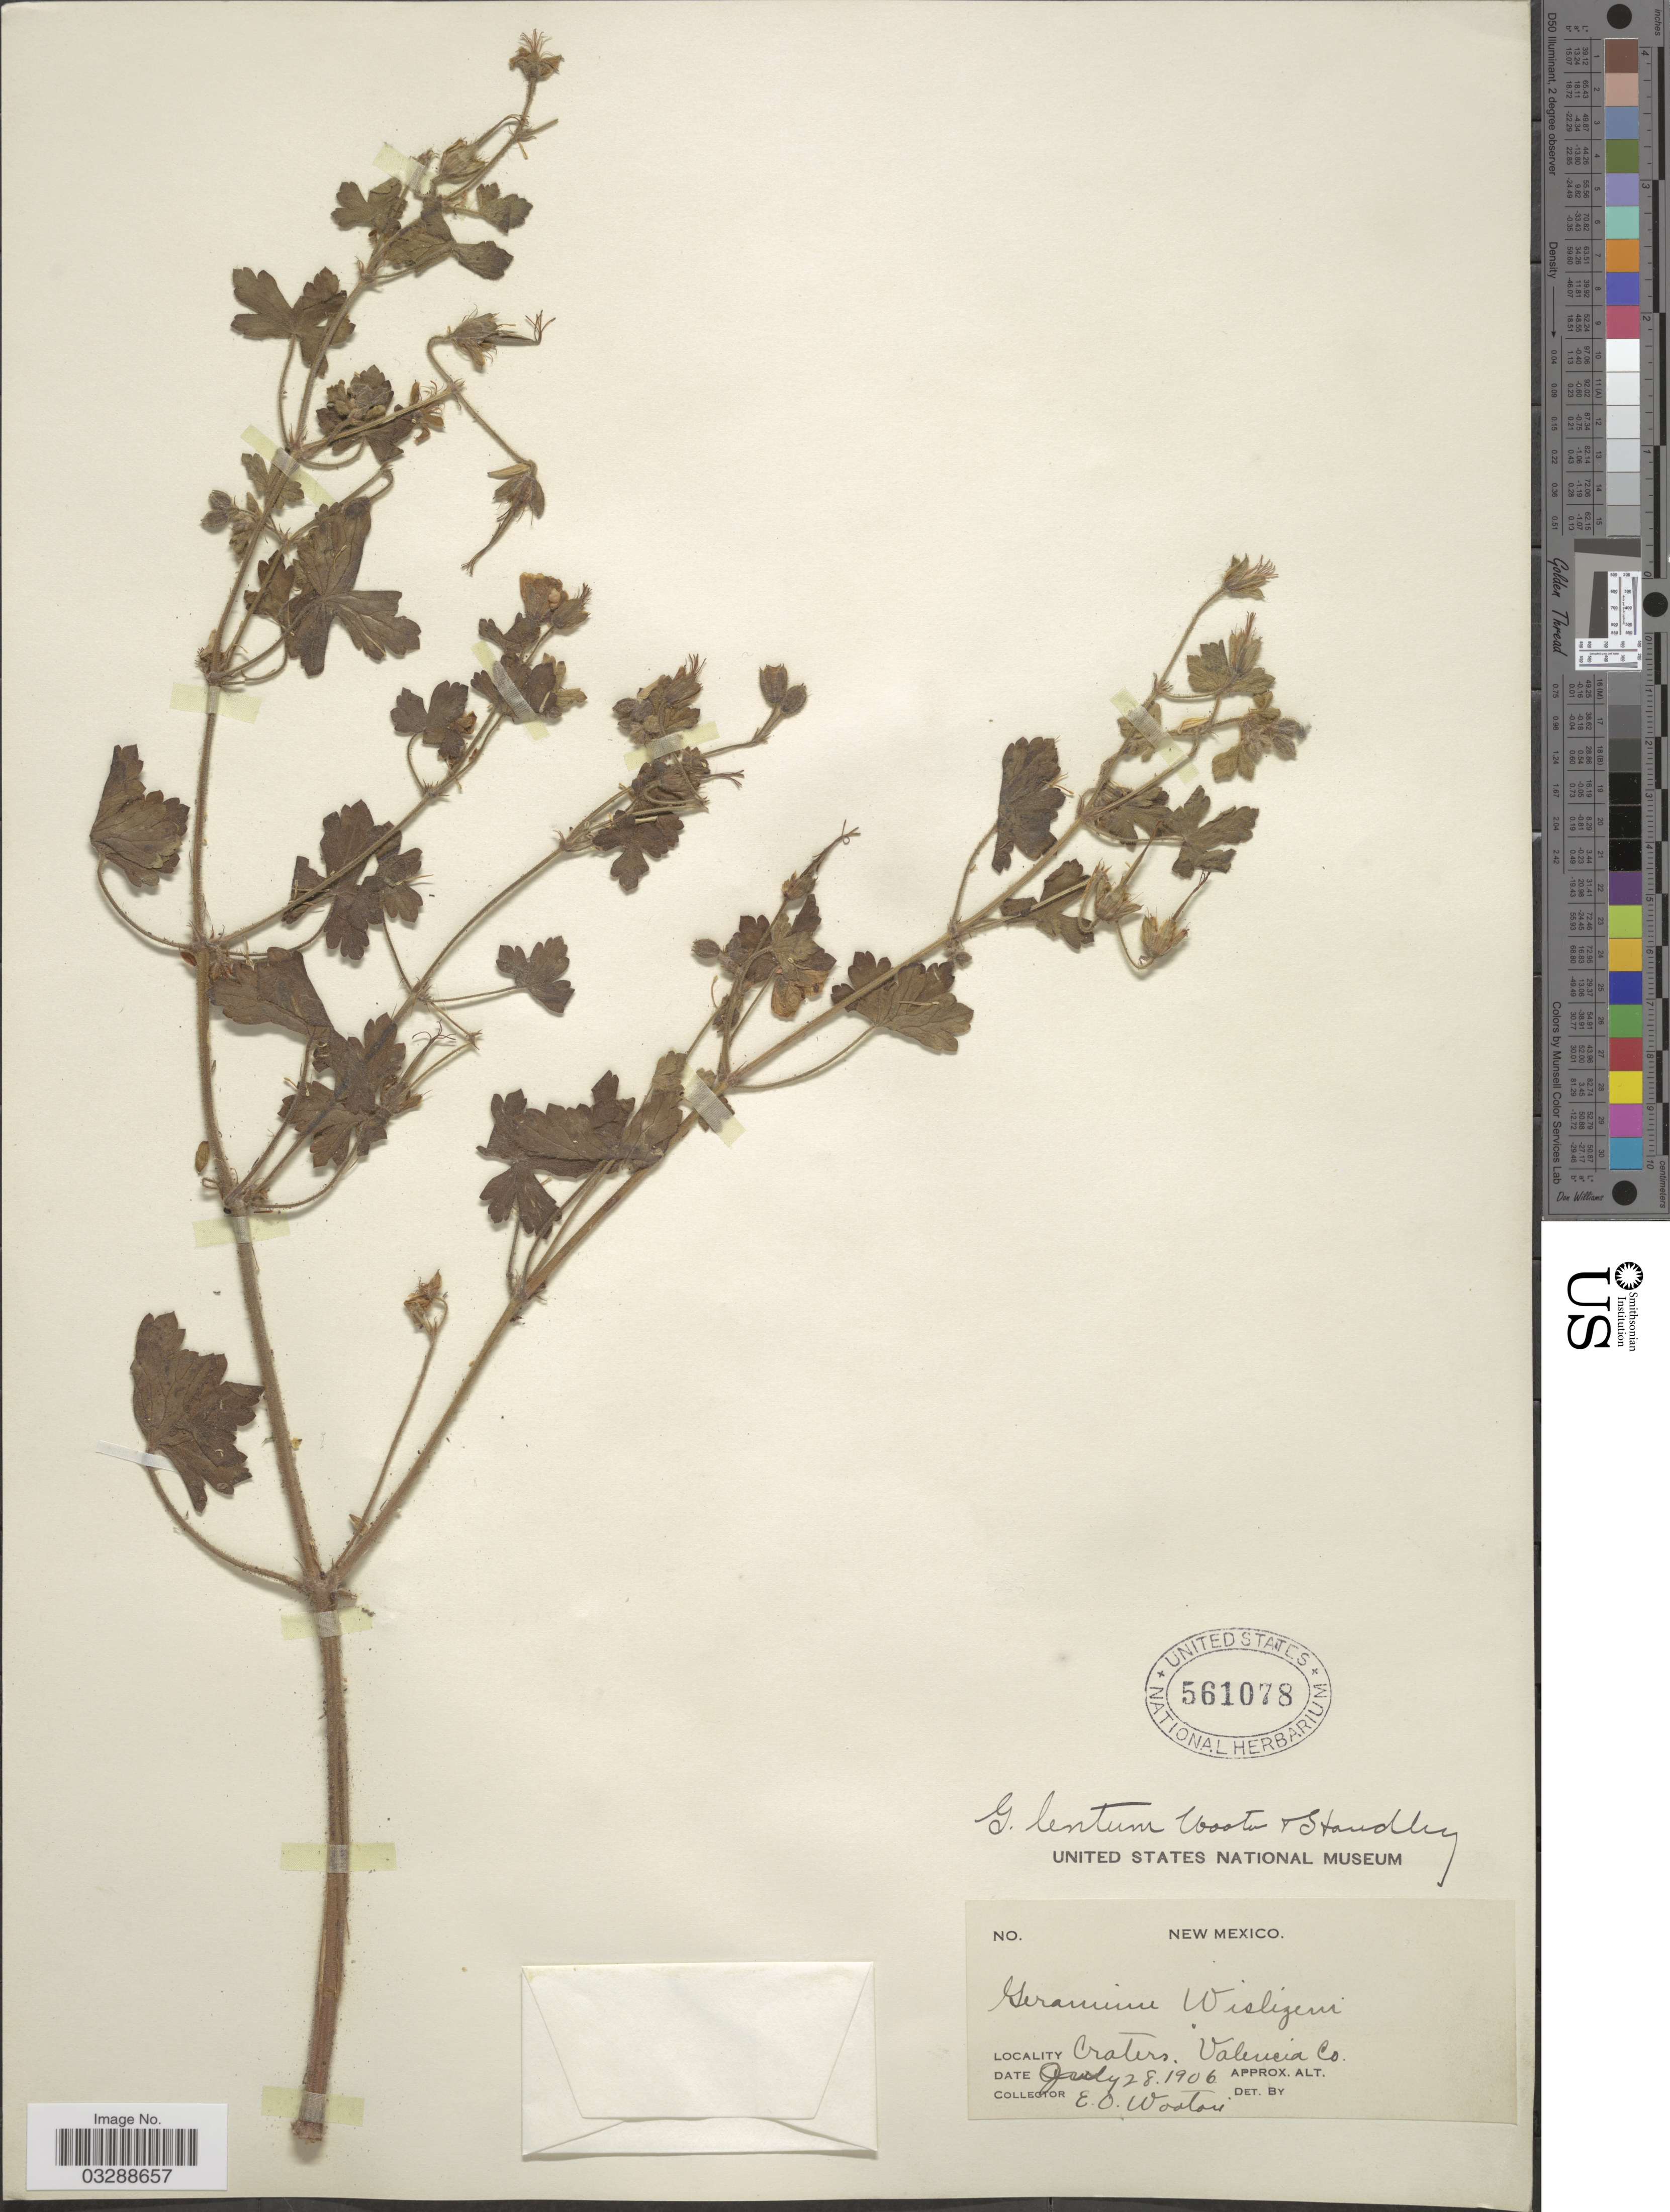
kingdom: Plantae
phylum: Tracheophyta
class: Magnoliopsida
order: Geraniales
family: Geraniaceae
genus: Geranium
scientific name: Geranium lentum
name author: Wooton & Standl.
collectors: E. O. Wooton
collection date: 1906-07-28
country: United States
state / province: New Mexico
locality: Craters. Valencia Co.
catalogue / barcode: US 561078